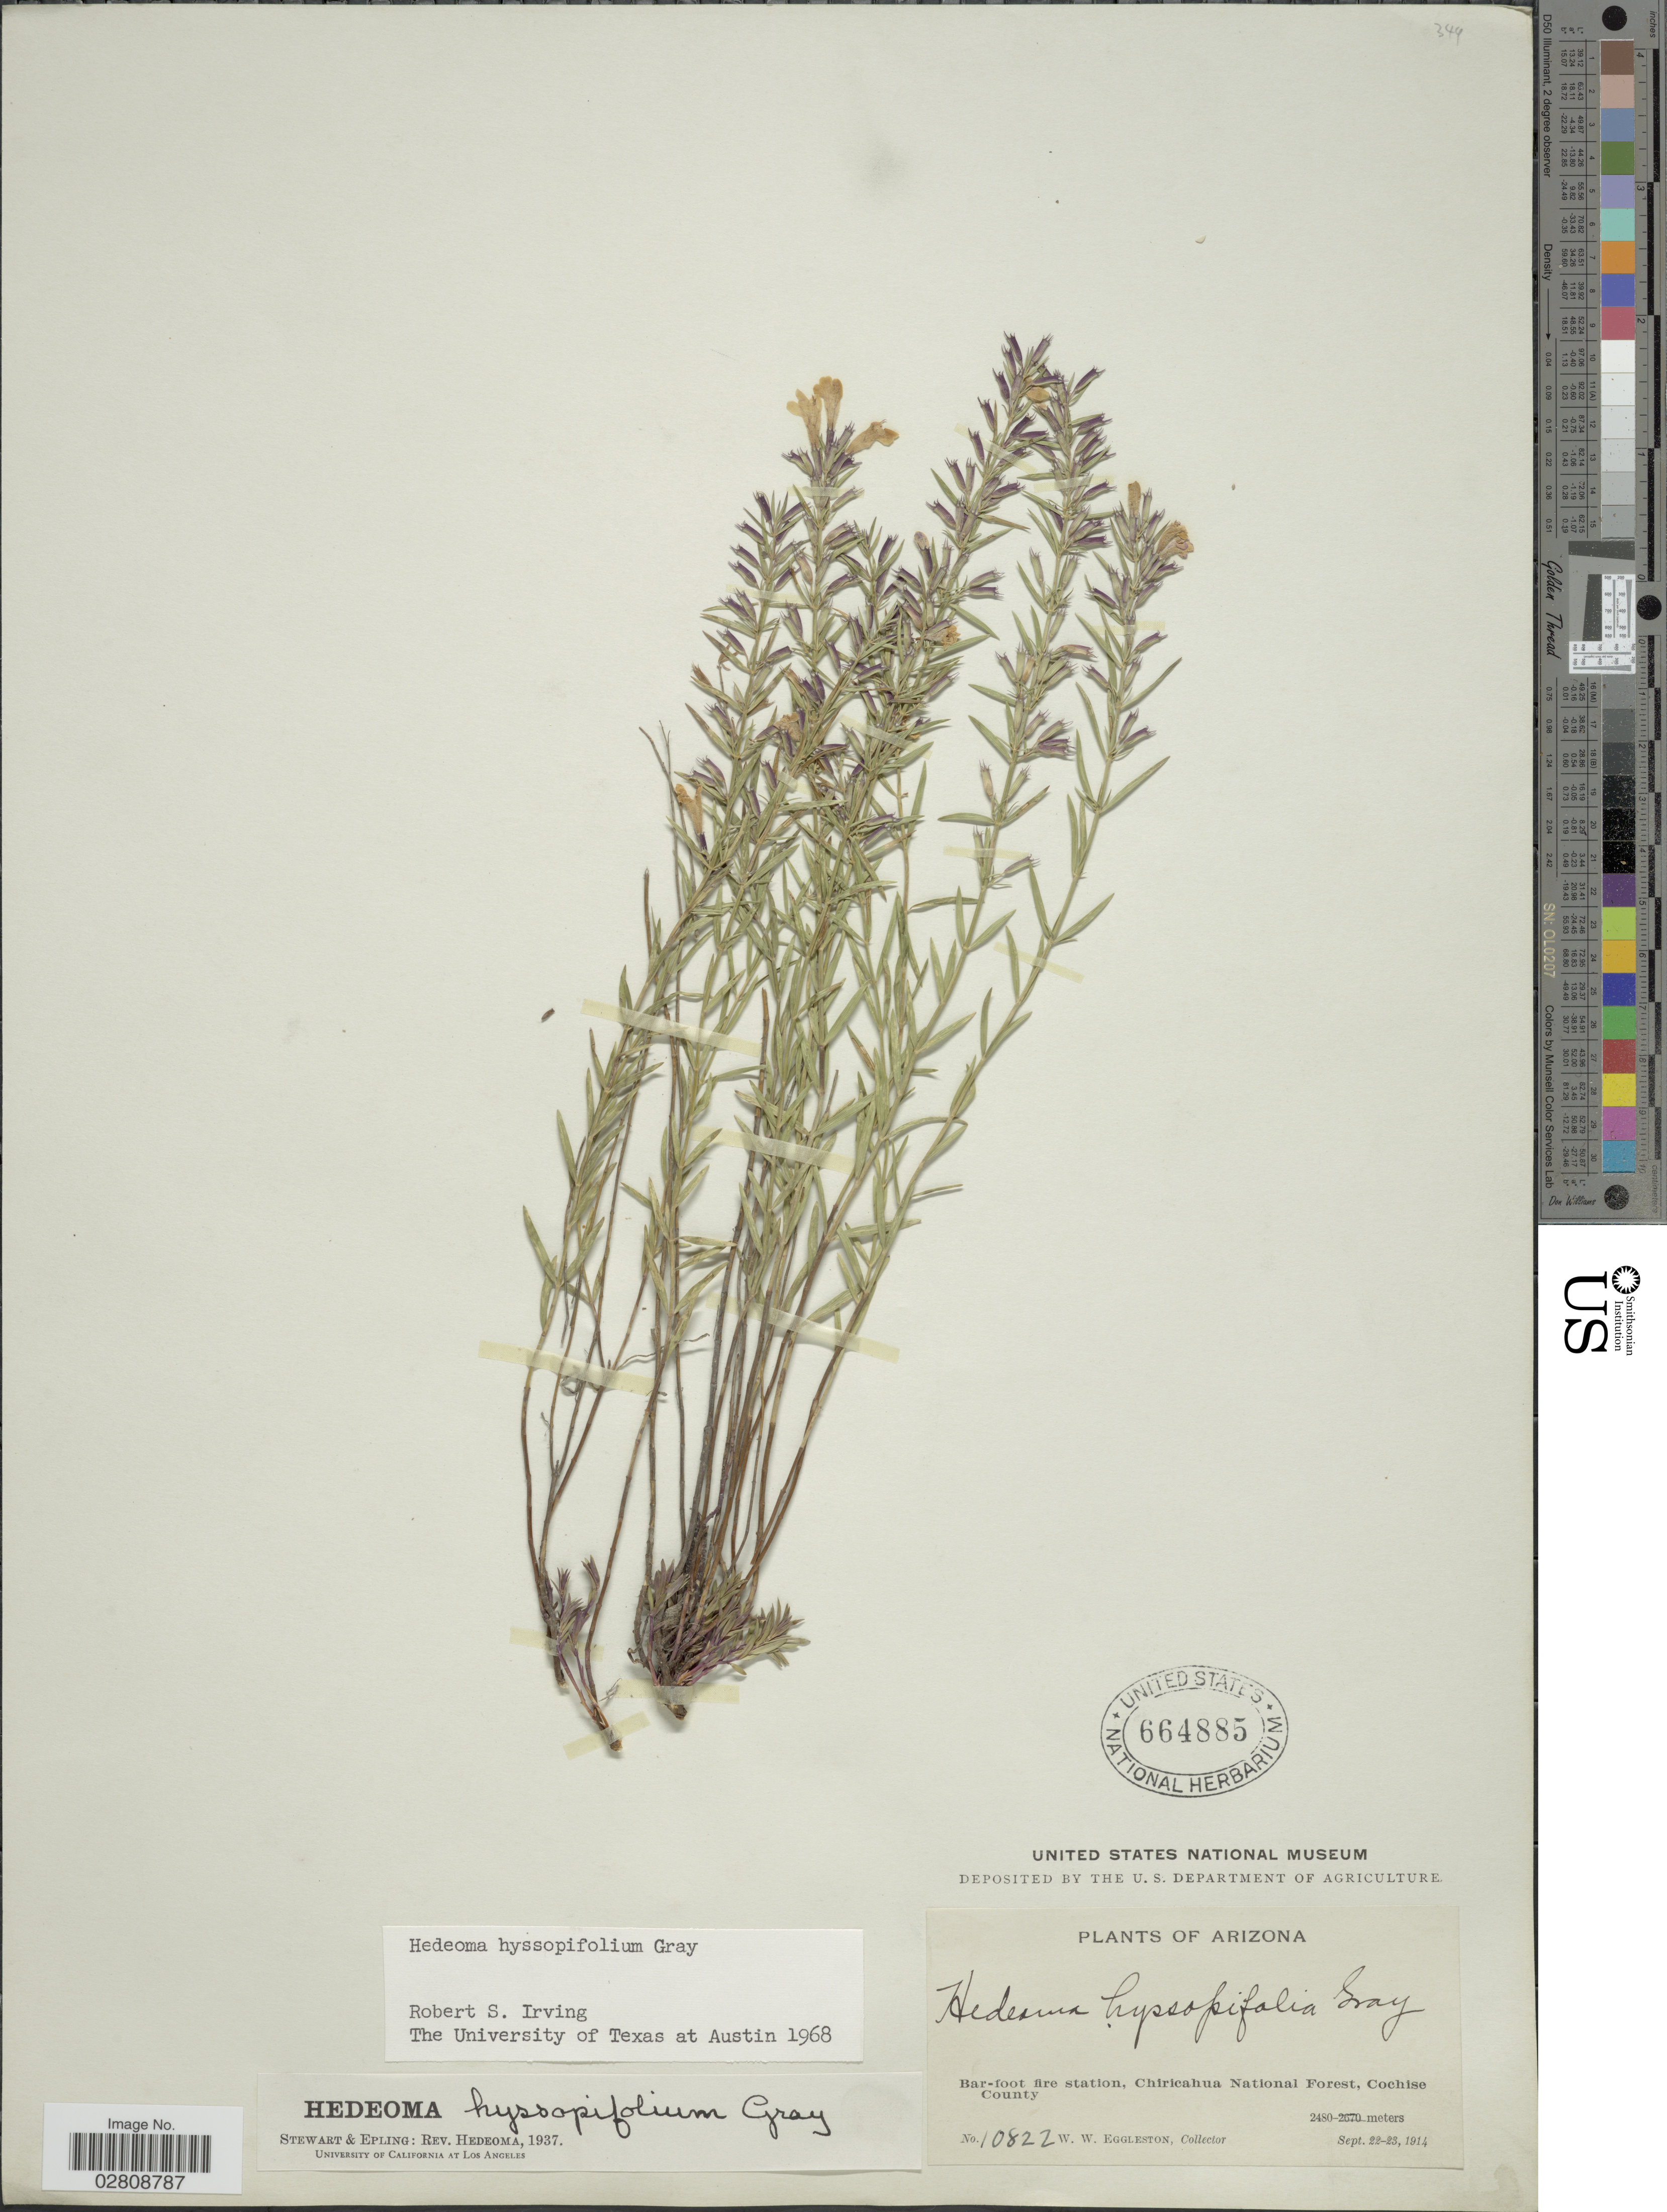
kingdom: Plantae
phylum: Tracheophyta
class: Magnoliopsida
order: Lamiales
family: Lamiaceae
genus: Hedeoma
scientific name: Hedeoma hyssopifolia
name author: A. Gray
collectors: W. W. Eggleston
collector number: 10822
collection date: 1914-09-22/1914-09-23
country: United States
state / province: Arizona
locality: Bar-foot fire station, Chiricahua National Forest, Cochise County.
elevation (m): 2480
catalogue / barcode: US 664885